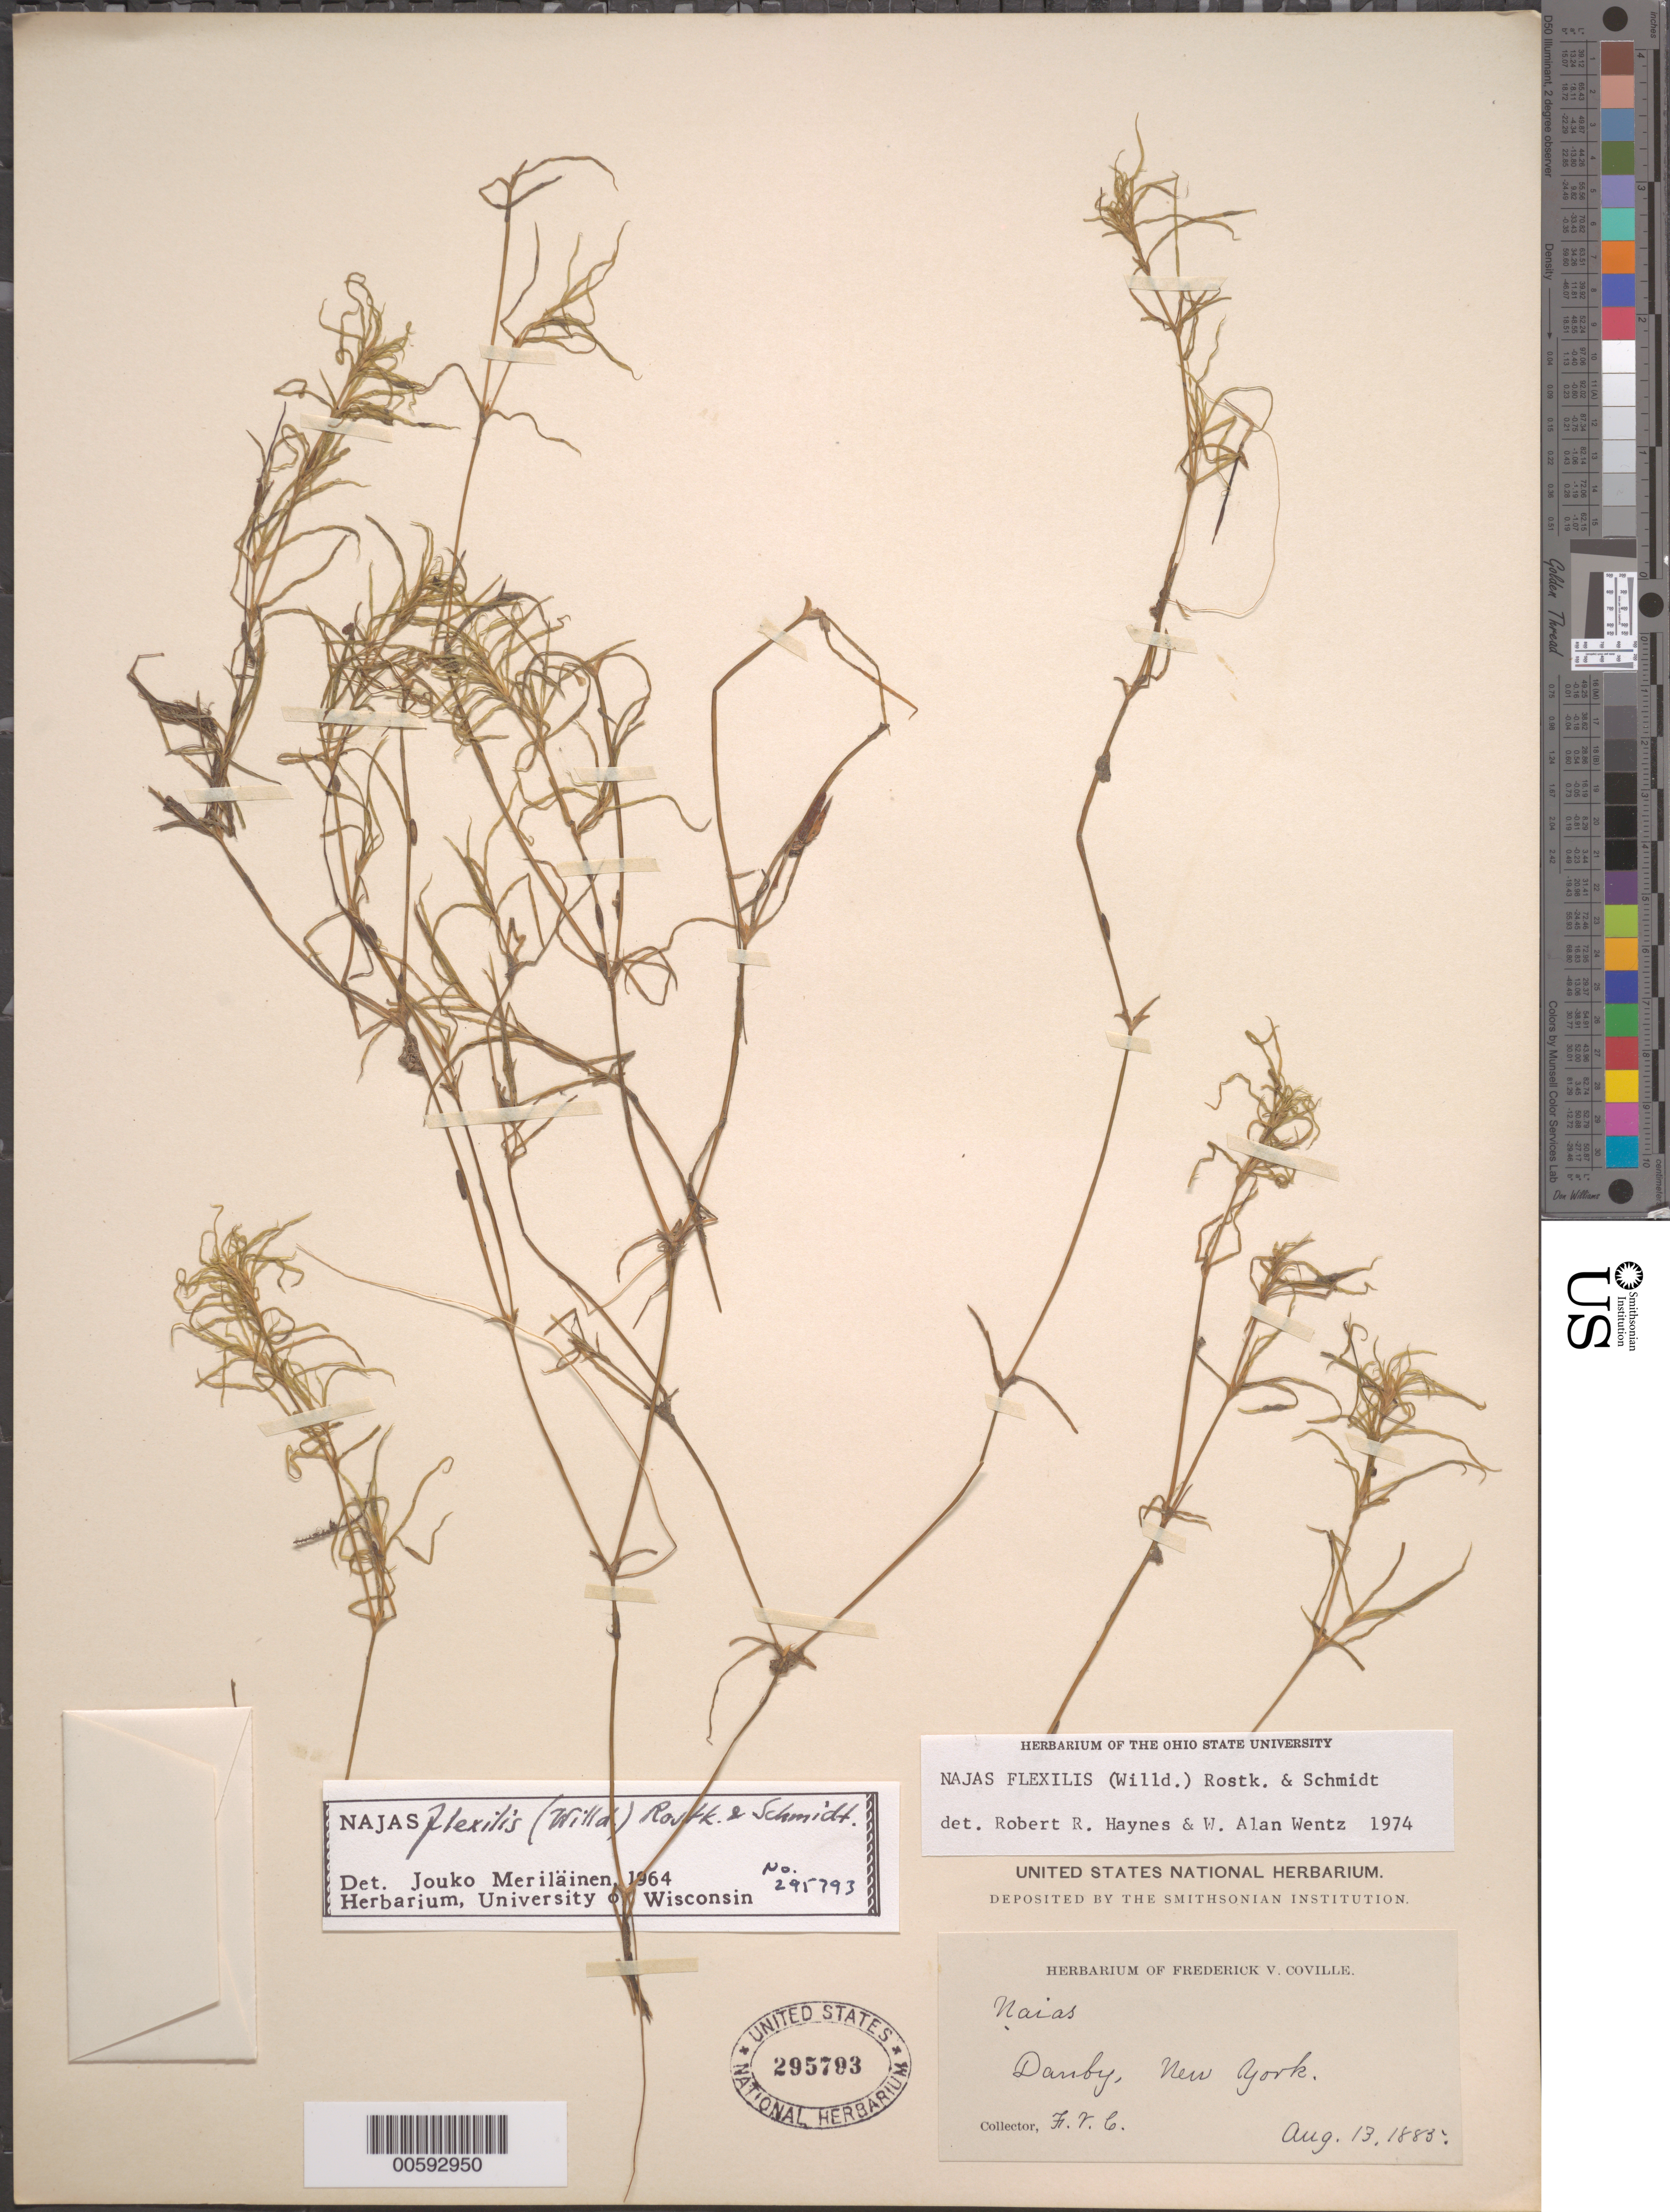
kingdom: Plantae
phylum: Tracheophyta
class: Liliopsida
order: Alismatales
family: Hydrocharitaceae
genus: Najas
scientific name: Najas flexilis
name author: (Willd.) Rostk. & Schmidt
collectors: F. V. Coville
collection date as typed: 13 Aug 1885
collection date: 1885-08-13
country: United States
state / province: New York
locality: Danby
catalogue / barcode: US 295793